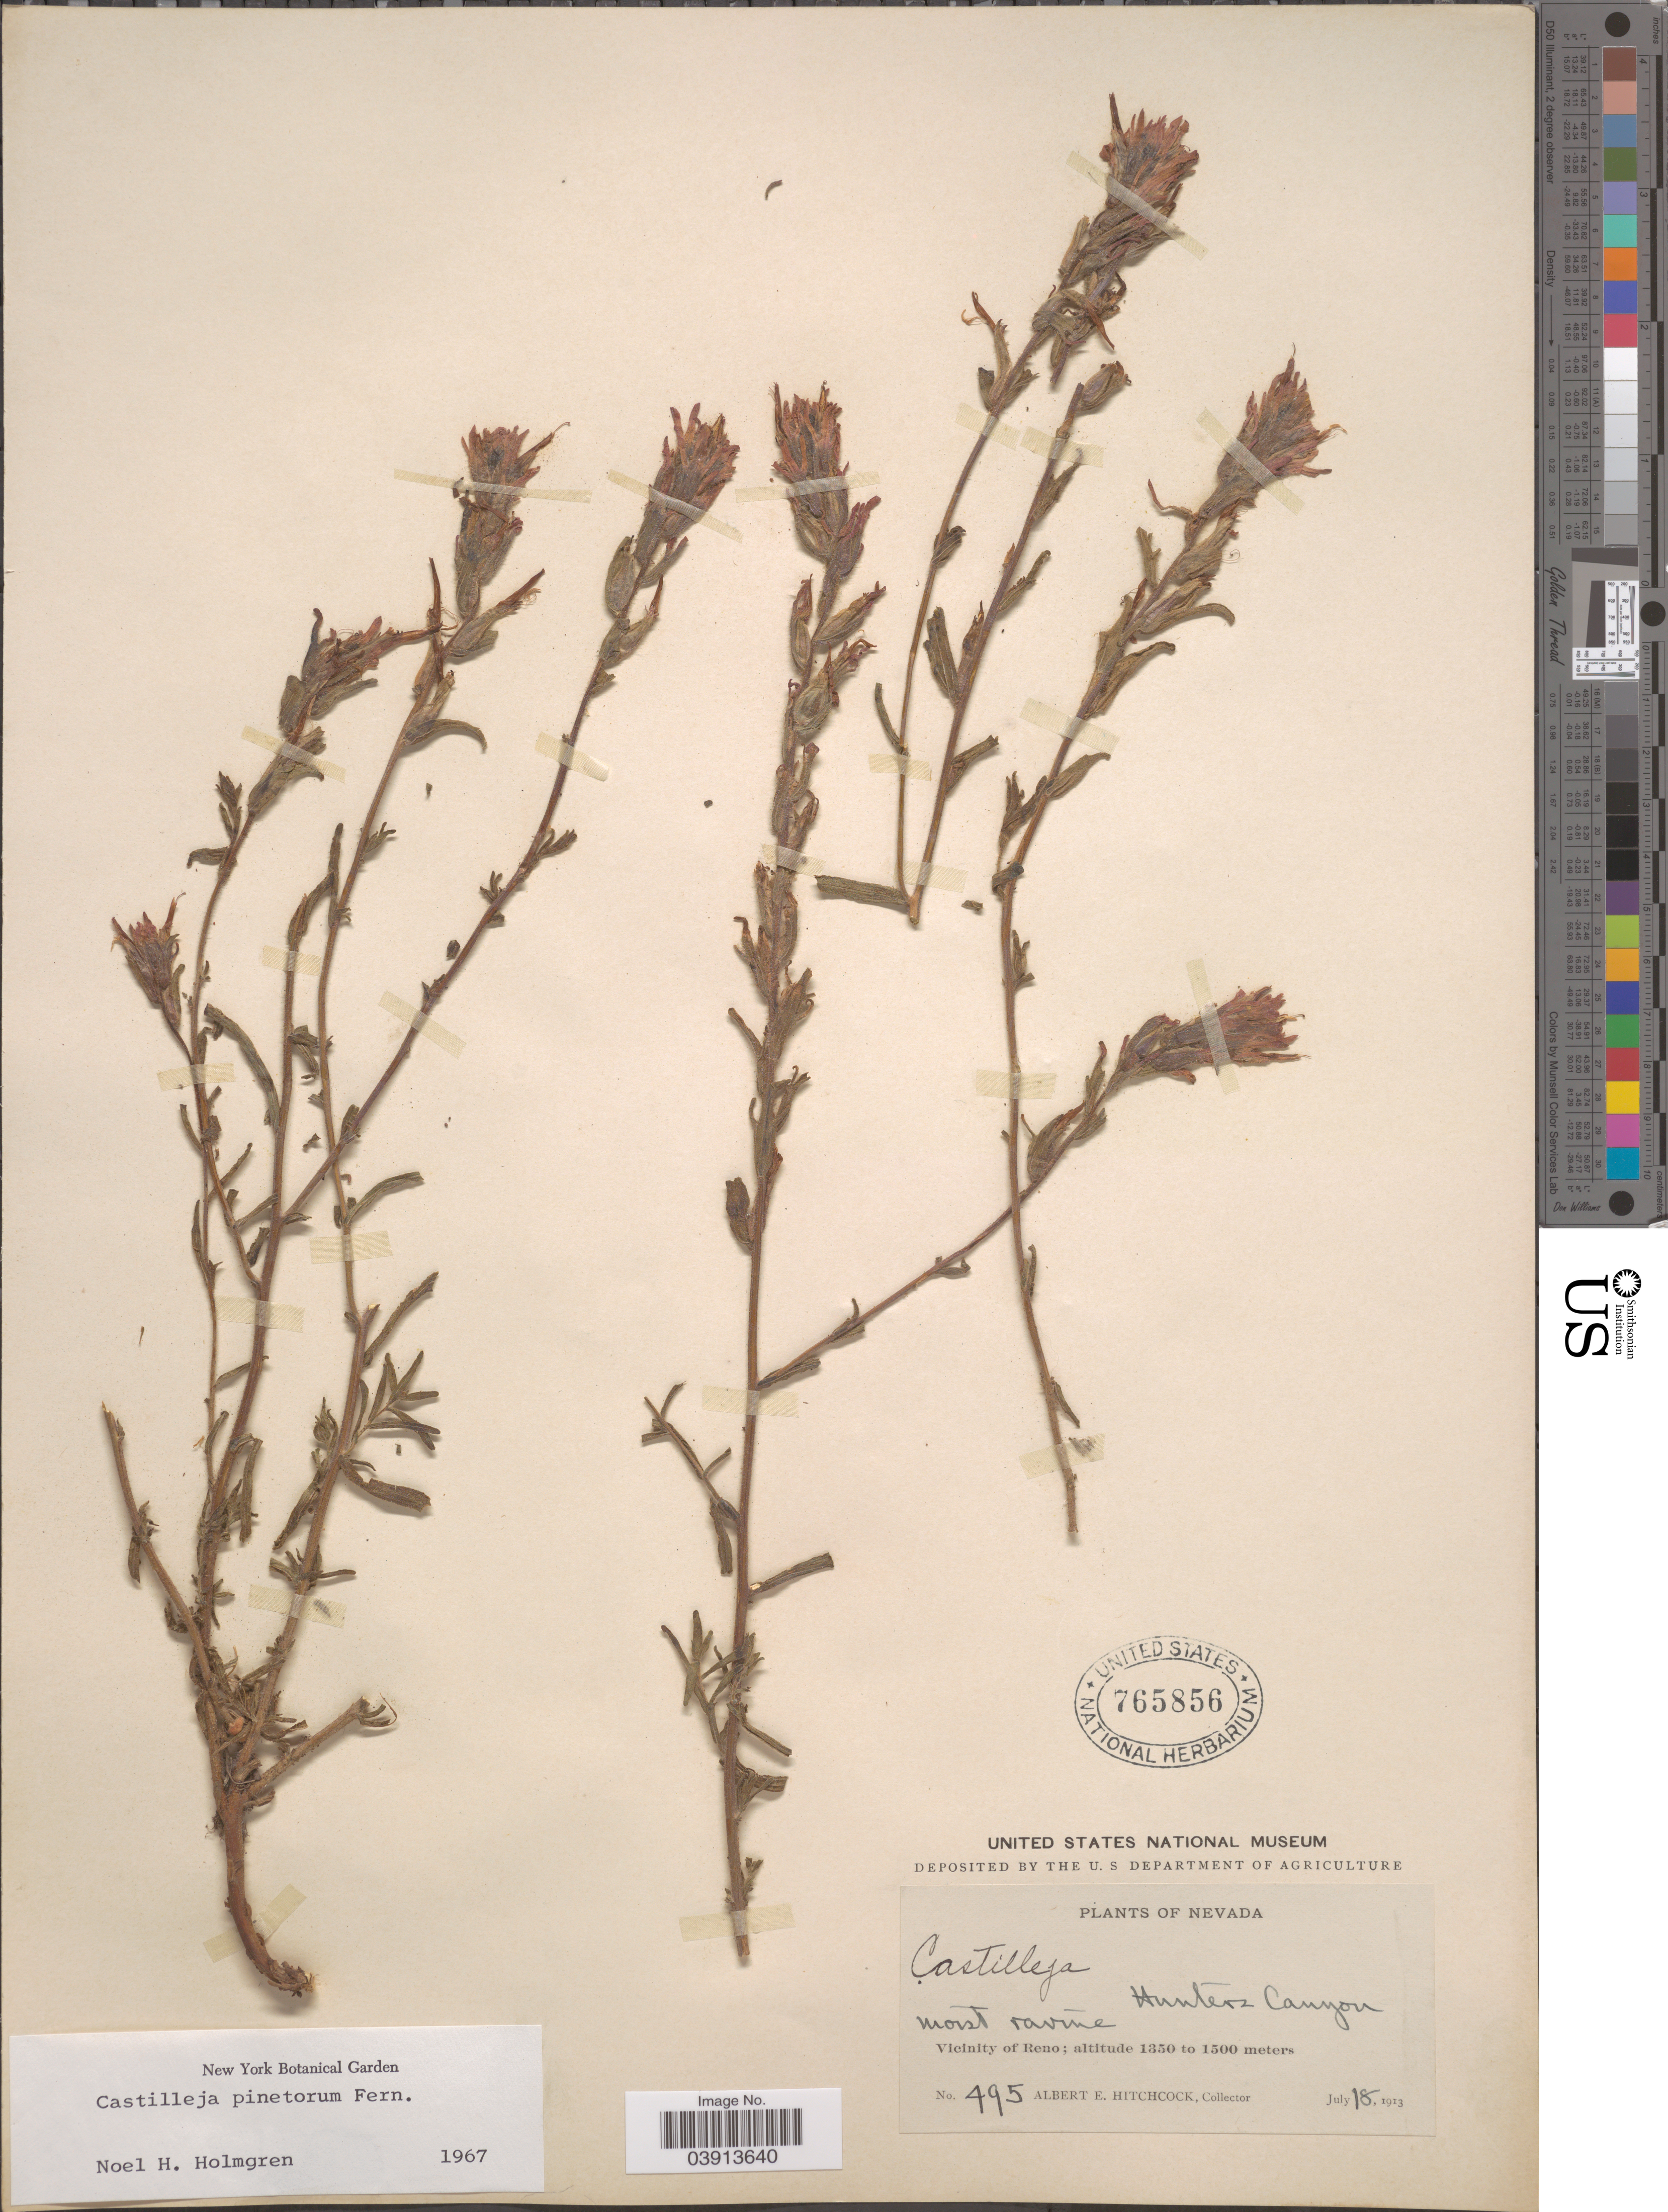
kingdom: Plantae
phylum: Tracheophyta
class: Magnoliopsida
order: Lamiales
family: Orobanchaceae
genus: Castilleja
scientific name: Castilleja pinetorum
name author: Fernald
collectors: A. Hitchcock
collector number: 495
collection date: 1913-07-18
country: United States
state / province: Nevada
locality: Hunterz Canyon. Vicinity of Reno.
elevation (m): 1350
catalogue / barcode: US 765856